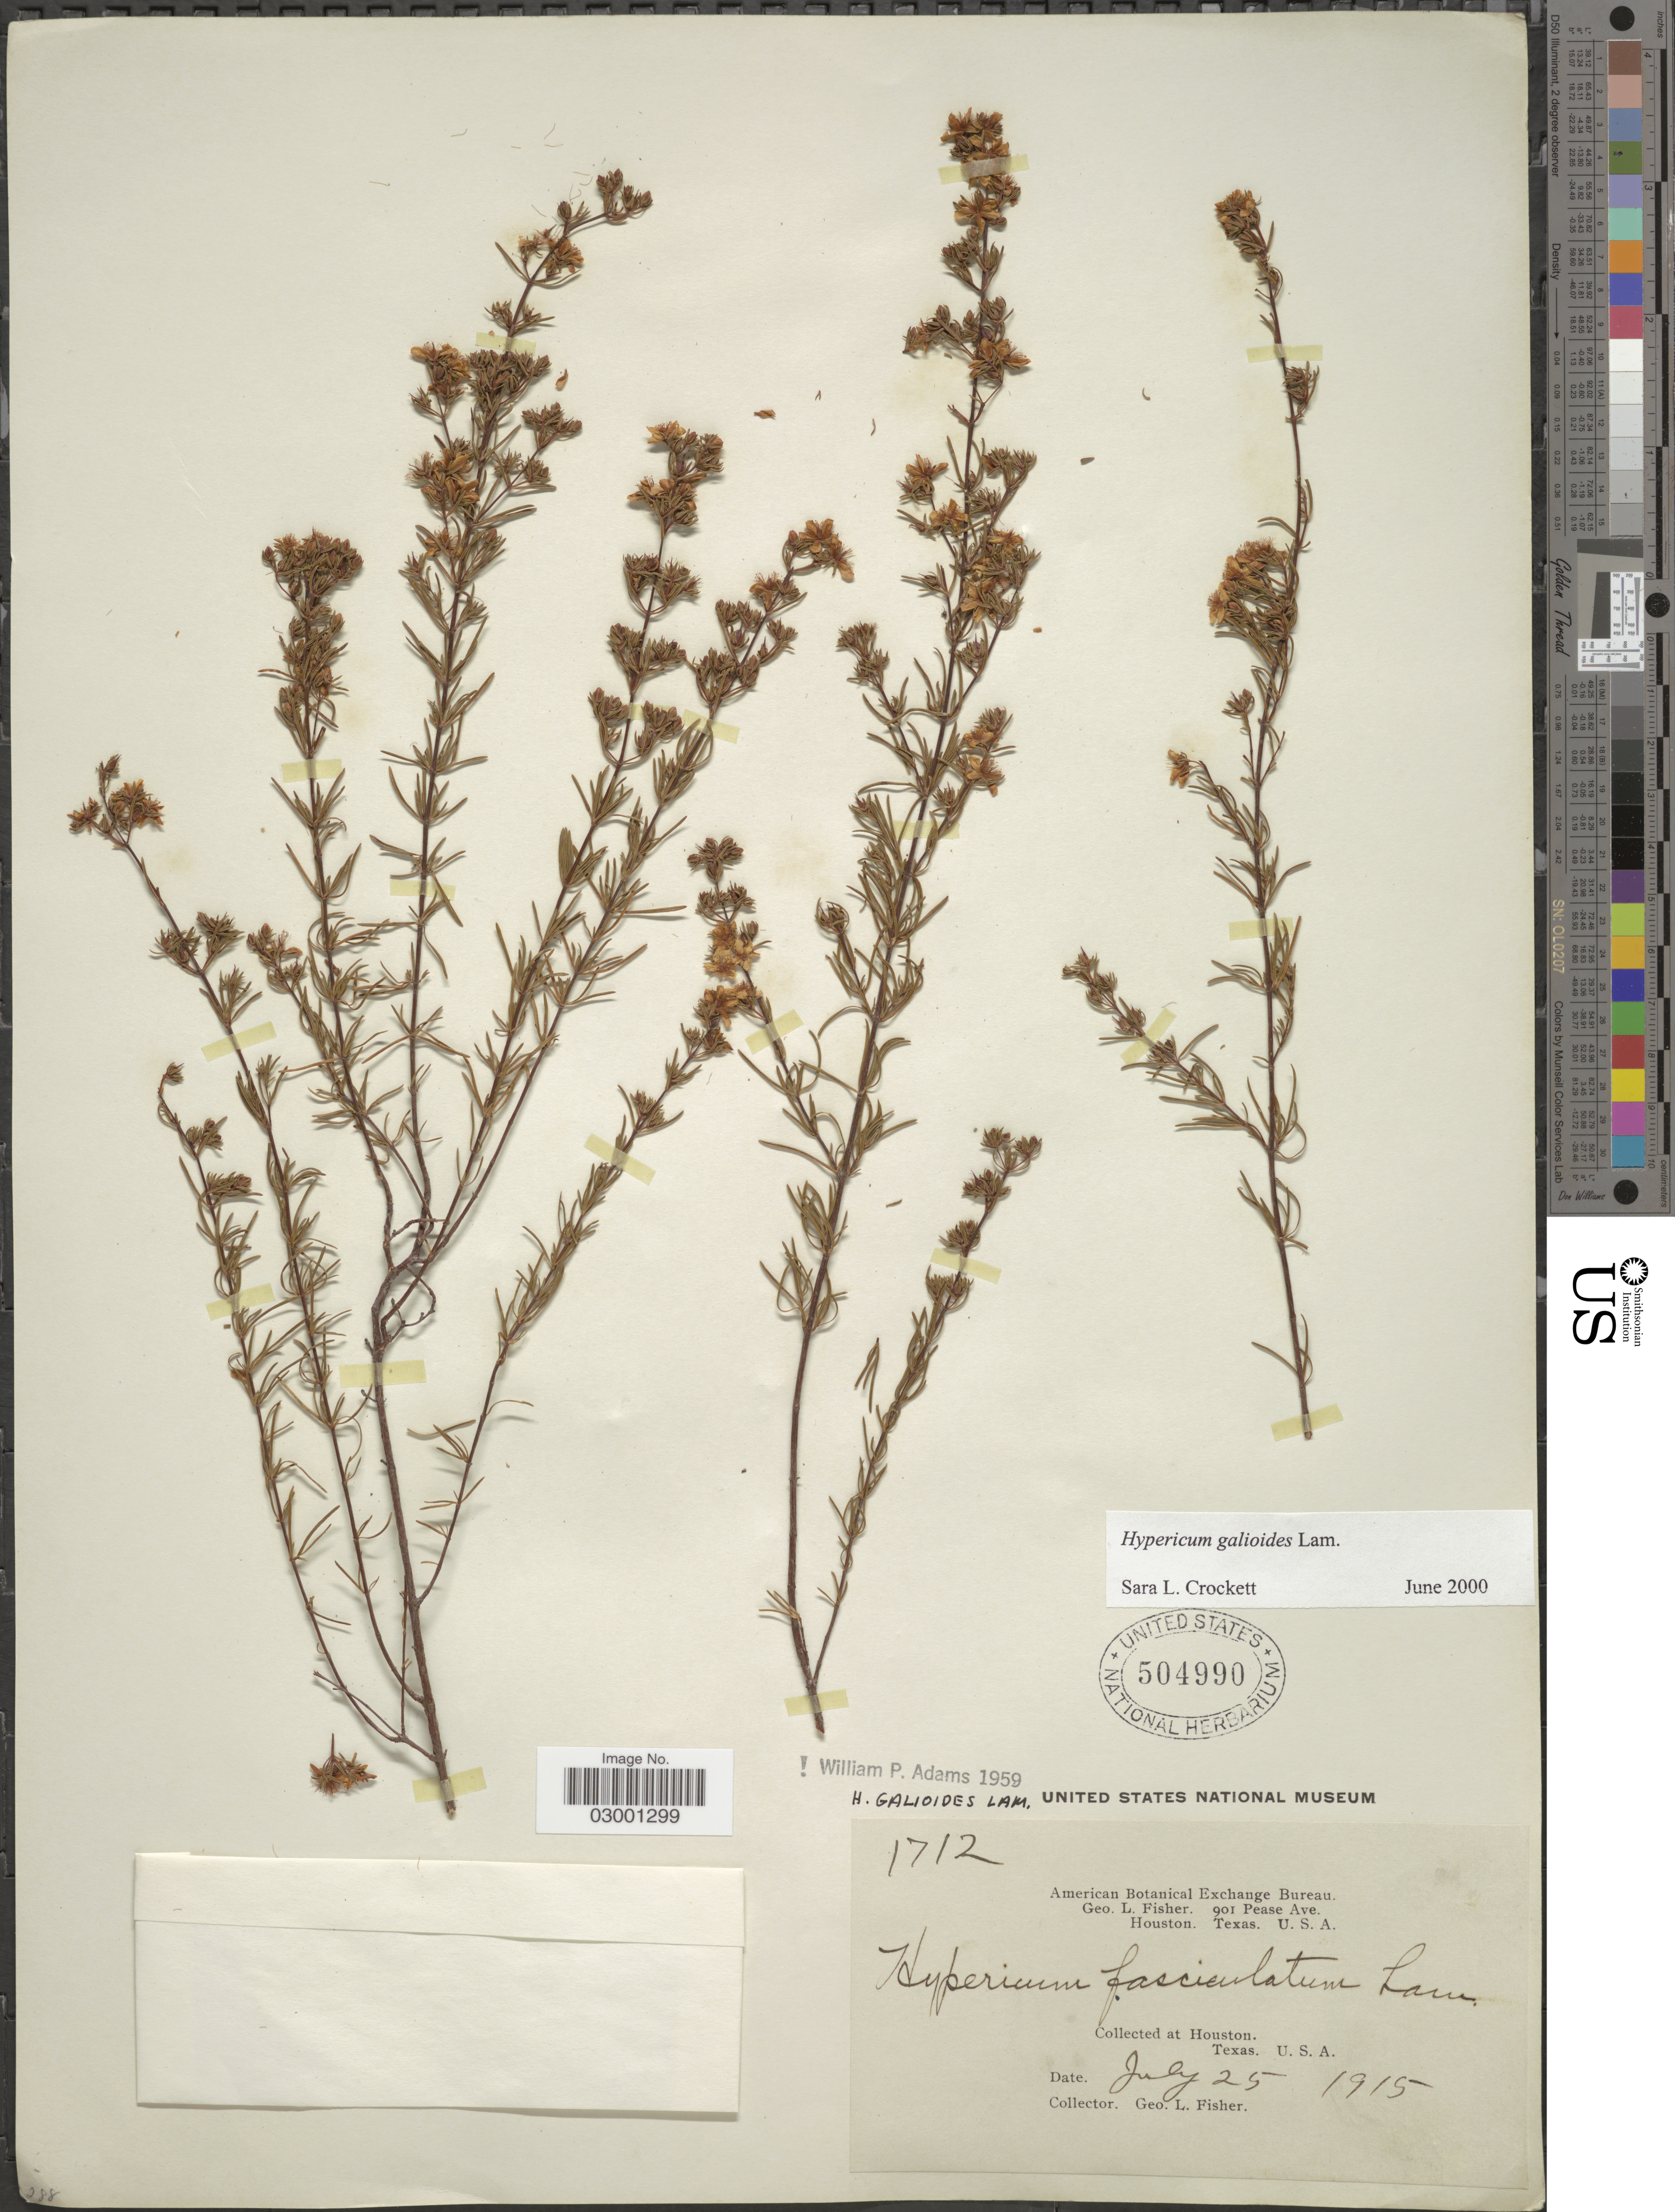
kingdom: Plantae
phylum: Tracheophyta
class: Magnoliopsida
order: Malpighiales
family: Hypericaceae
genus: Hypericum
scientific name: Hypericum galioides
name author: Lam.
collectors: G. L. Fisher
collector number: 1712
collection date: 1915-07-25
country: United States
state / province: Texas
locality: At Houston, U.S.A.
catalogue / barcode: US 504990